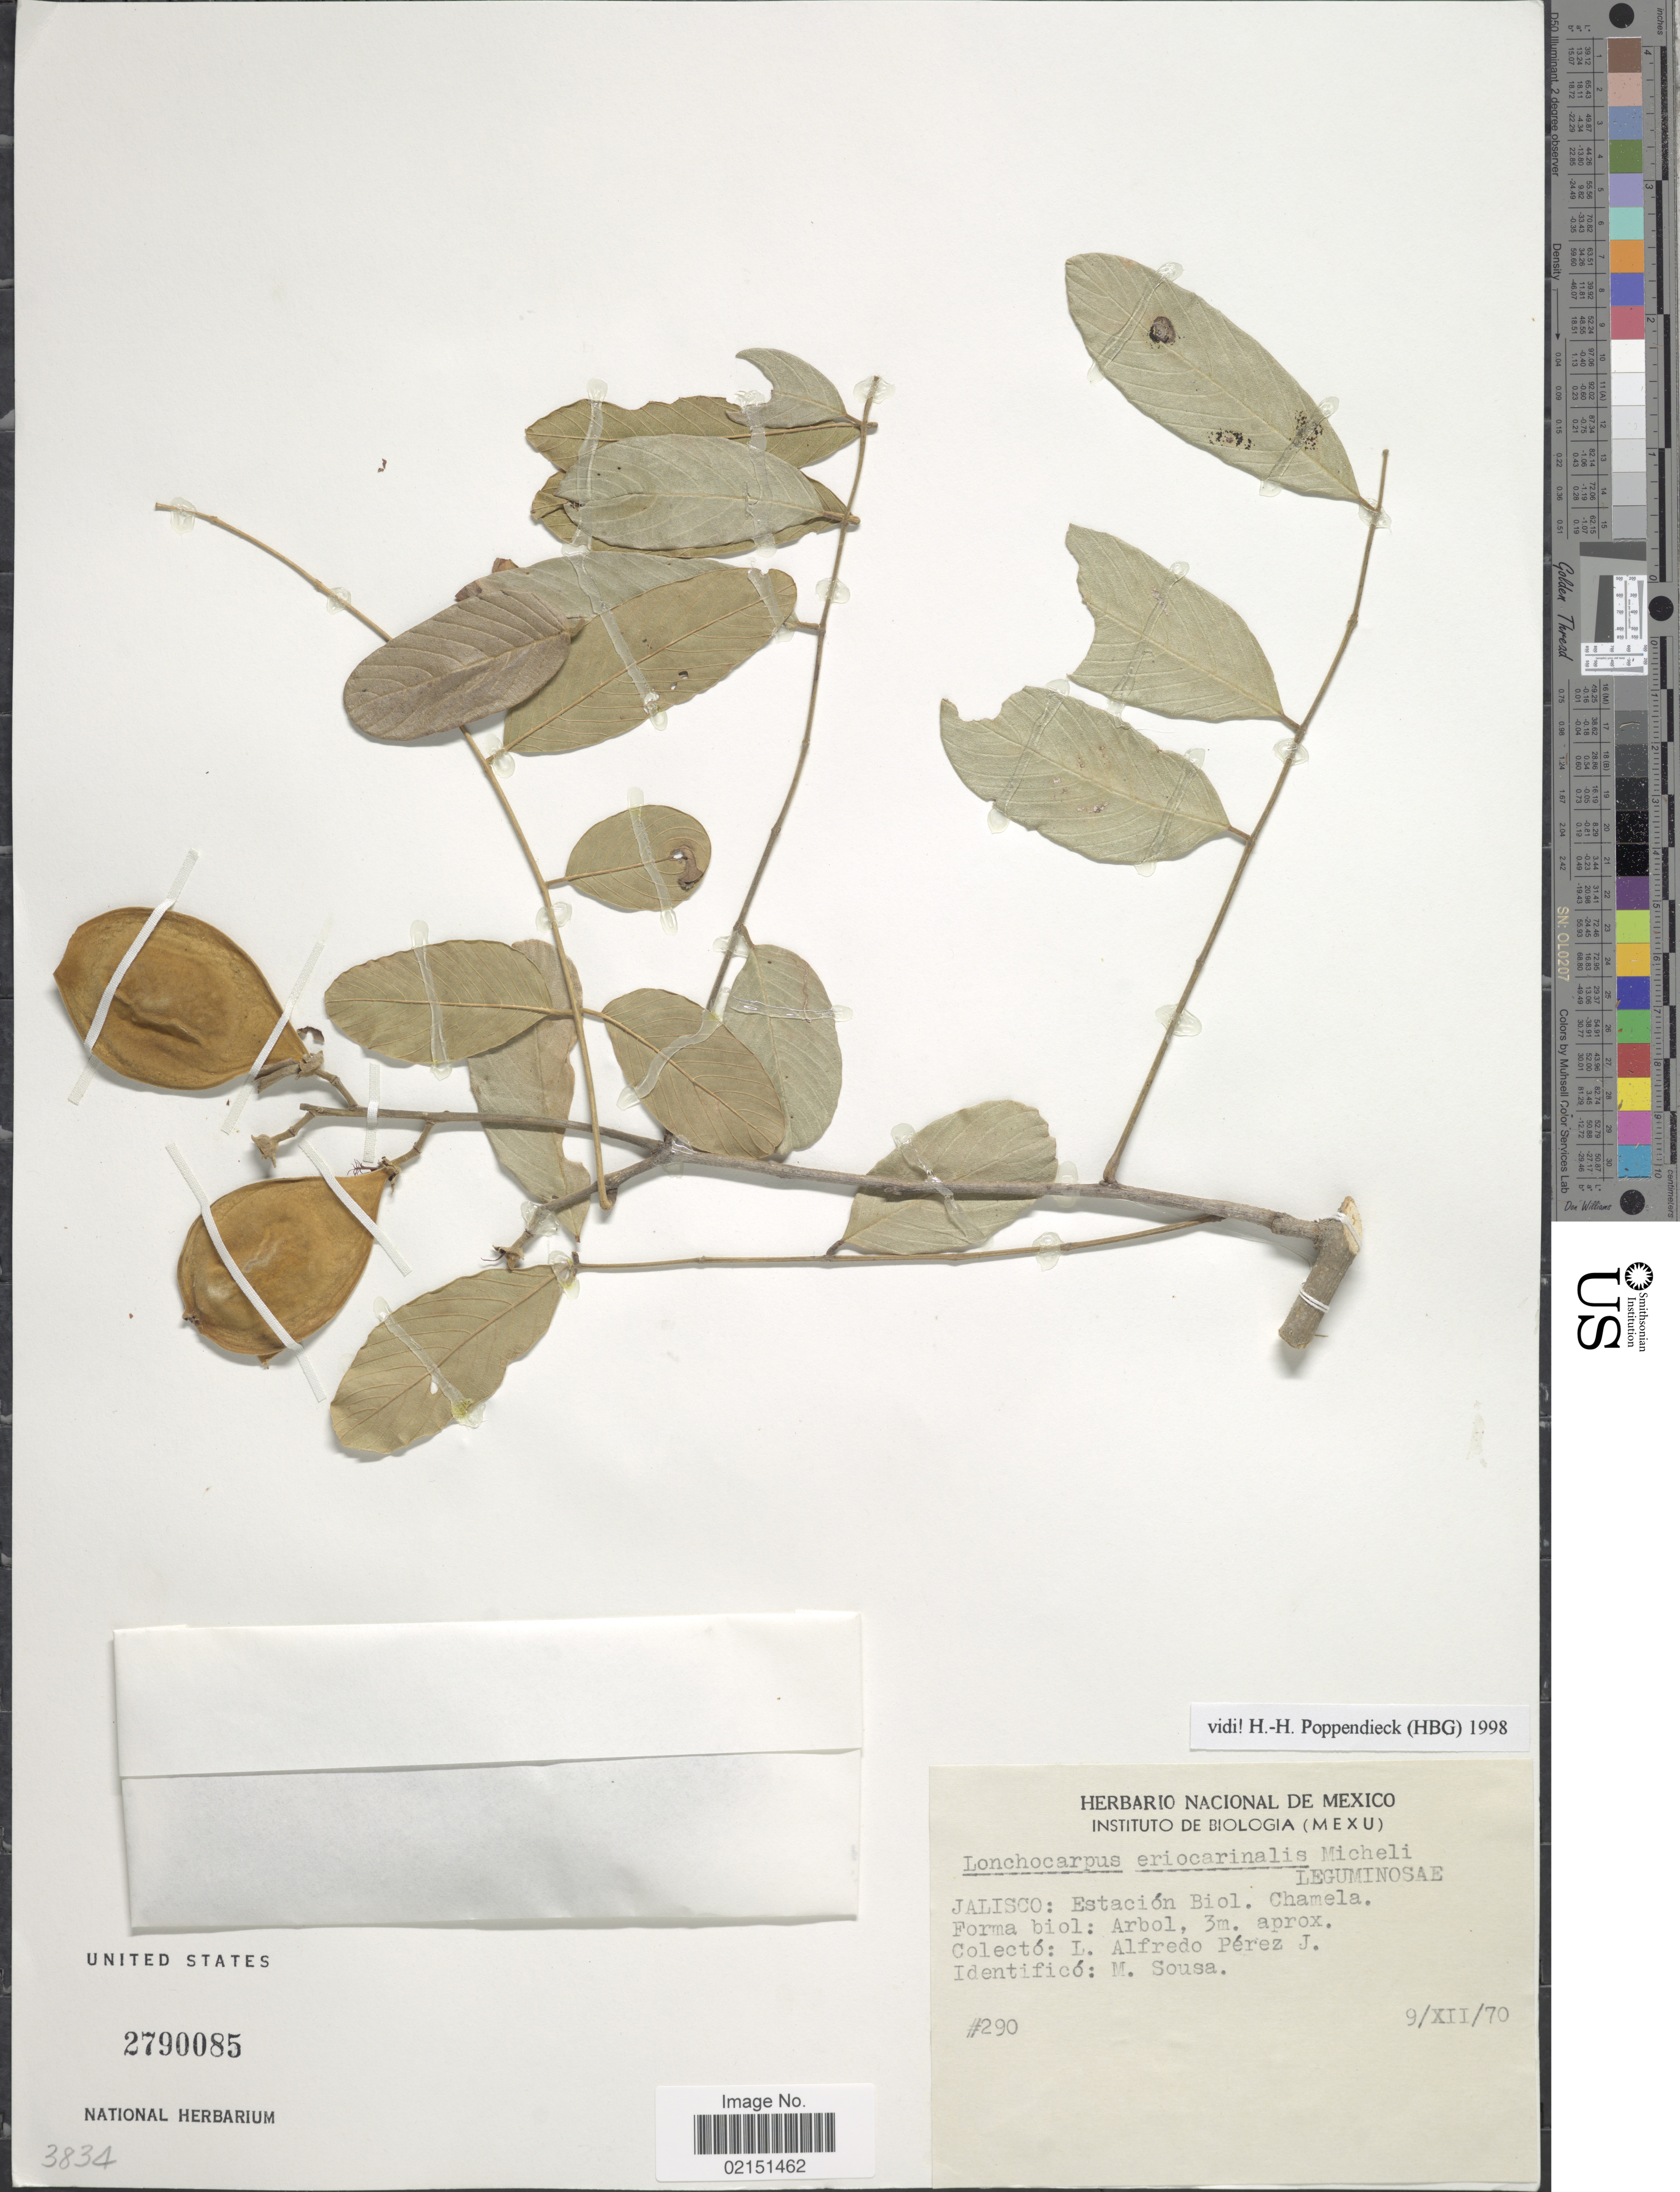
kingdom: Plantae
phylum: Tracheophyta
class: Magnoliopsida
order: Fabales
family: Fabaceae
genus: Lonchocarpus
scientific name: Lonchocarpus eriocarinalis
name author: Micheli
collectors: L. Perez Jimenez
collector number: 290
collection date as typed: Transcribed d/m/y: 9/12/70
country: Mexico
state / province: Jalisco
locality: Jalisco: Estacion Biol. Chamela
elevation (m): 3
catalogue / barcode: US 2790085